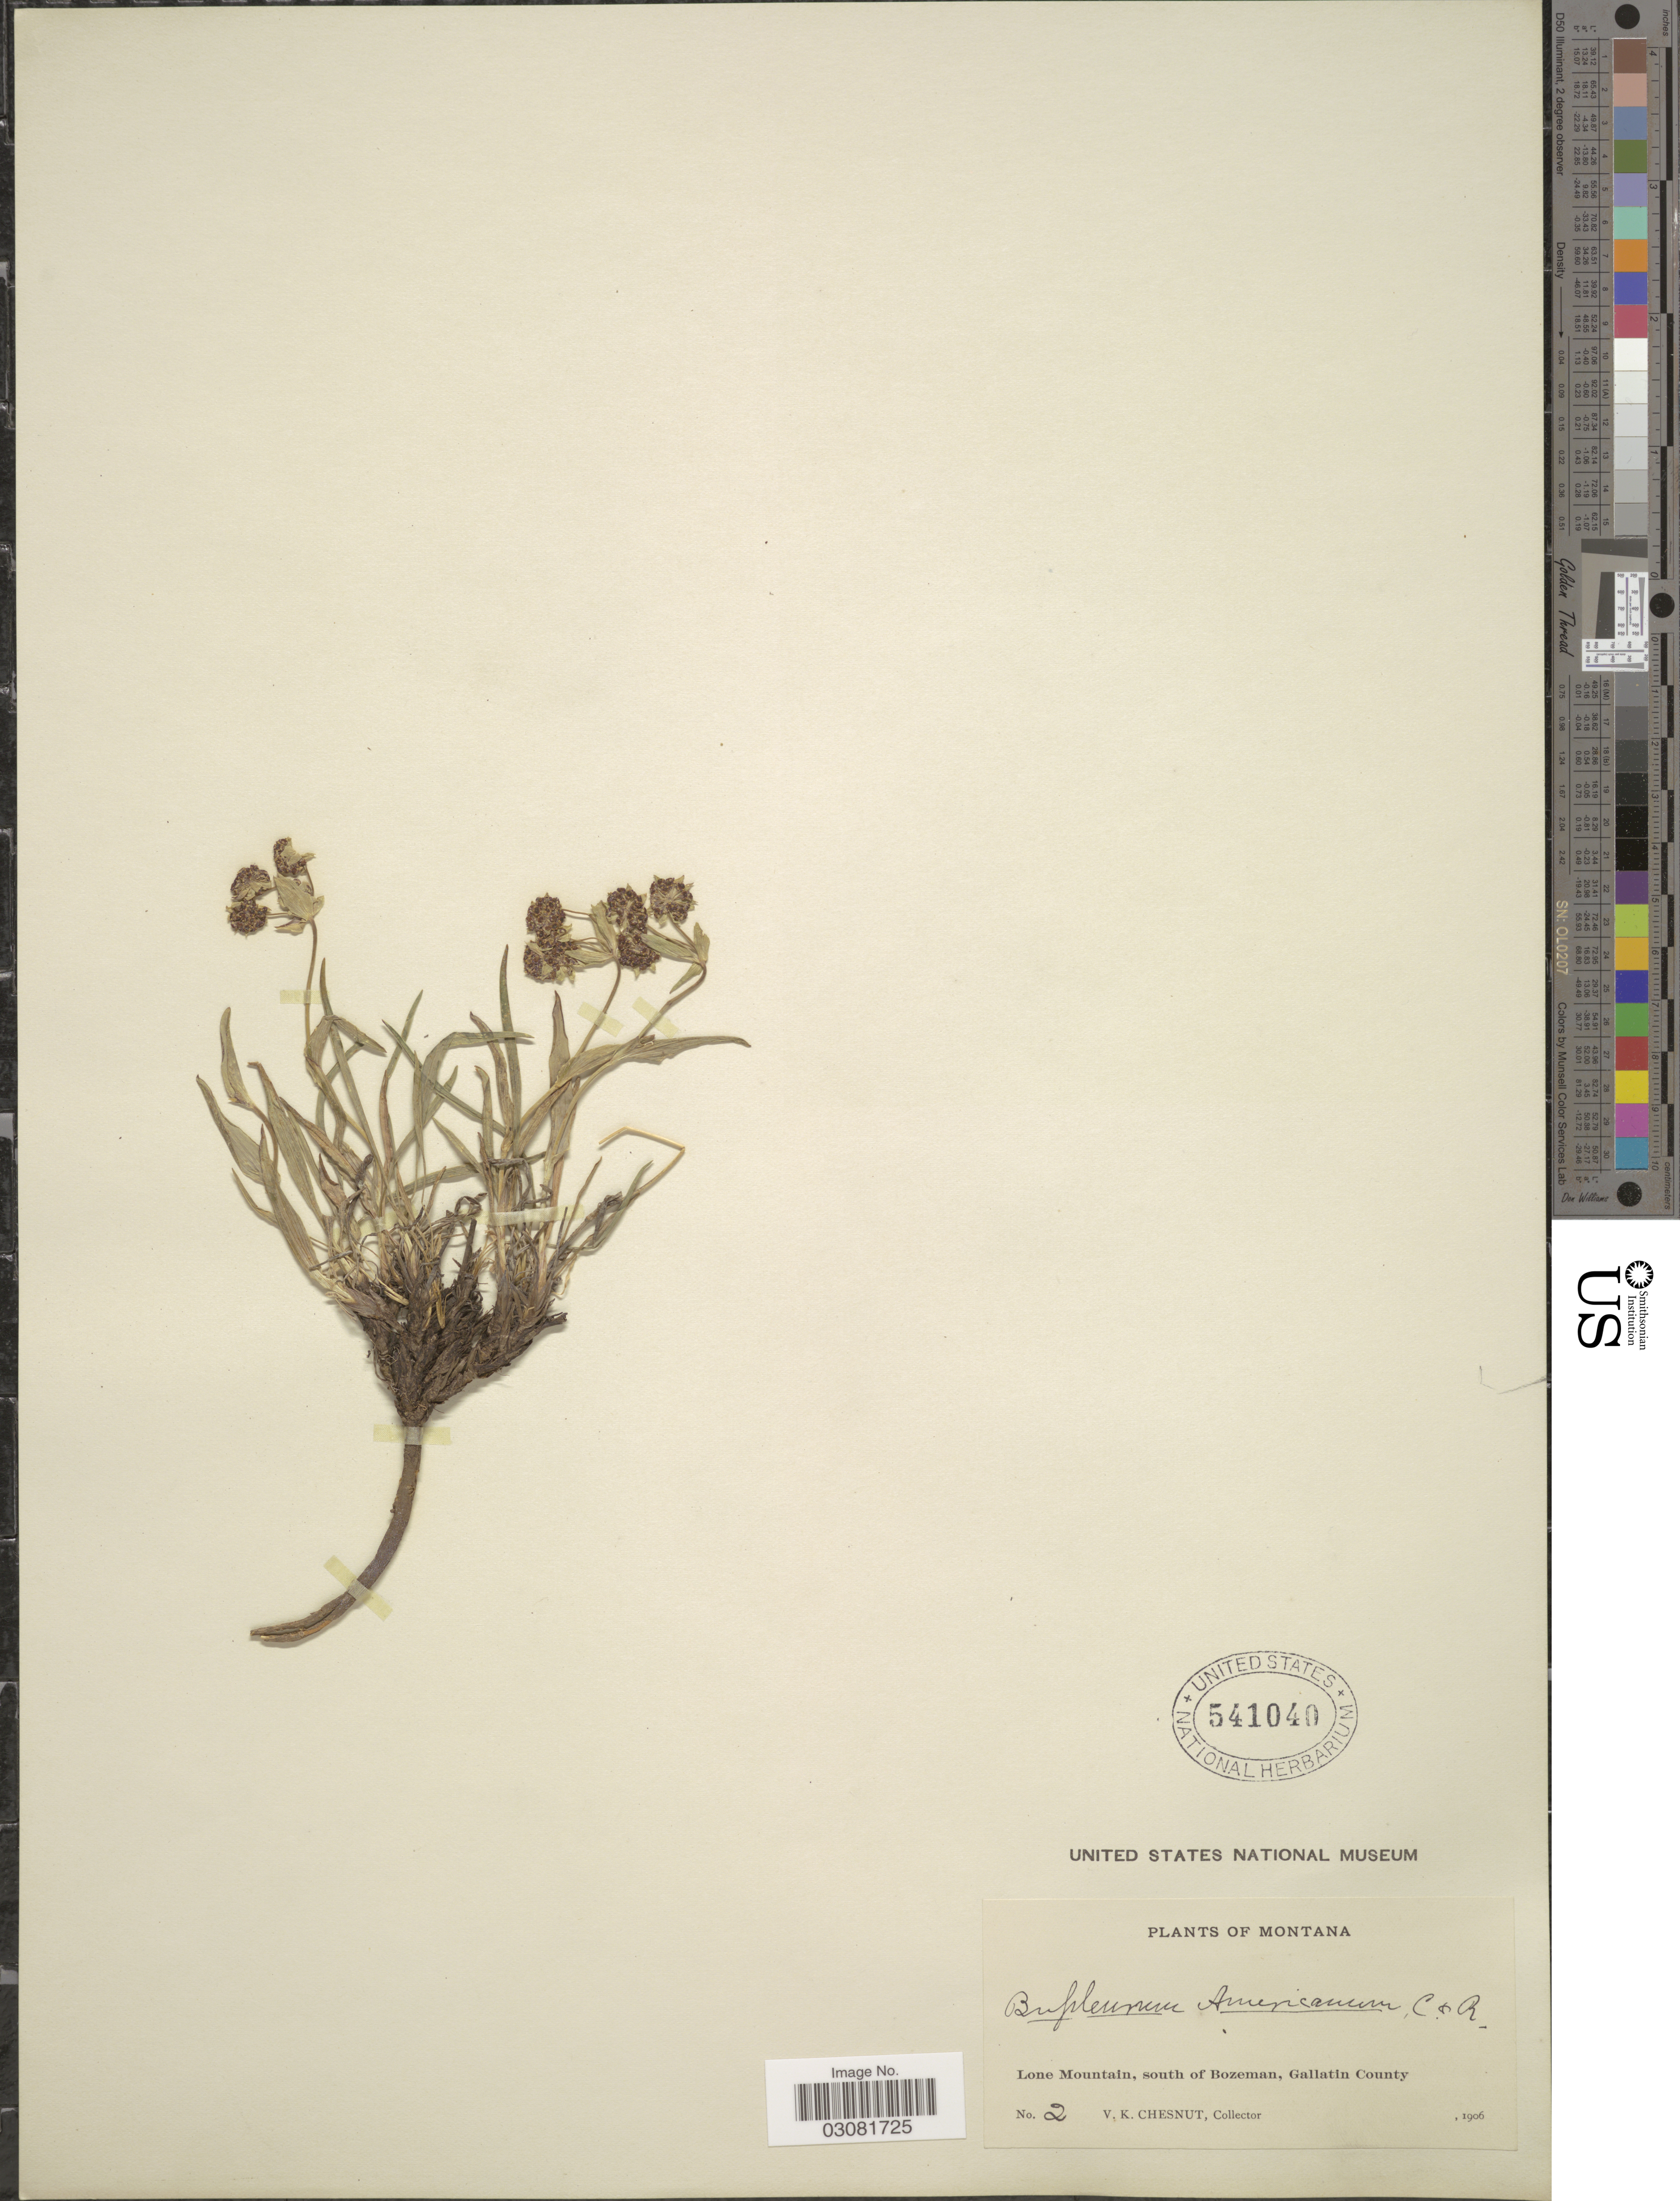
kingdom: Plantae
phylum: Tracheophyta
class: Magnoliopsida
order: Apiales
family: Apiaceae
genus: Bupleurum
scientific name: Bupleurum purpureum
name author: Blank.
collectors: V. Chesnut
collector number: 2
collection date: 1906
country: United States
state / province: Montana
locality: Lone Mountain, south of Bozeman, Gallatin County.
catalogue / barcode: US 541040